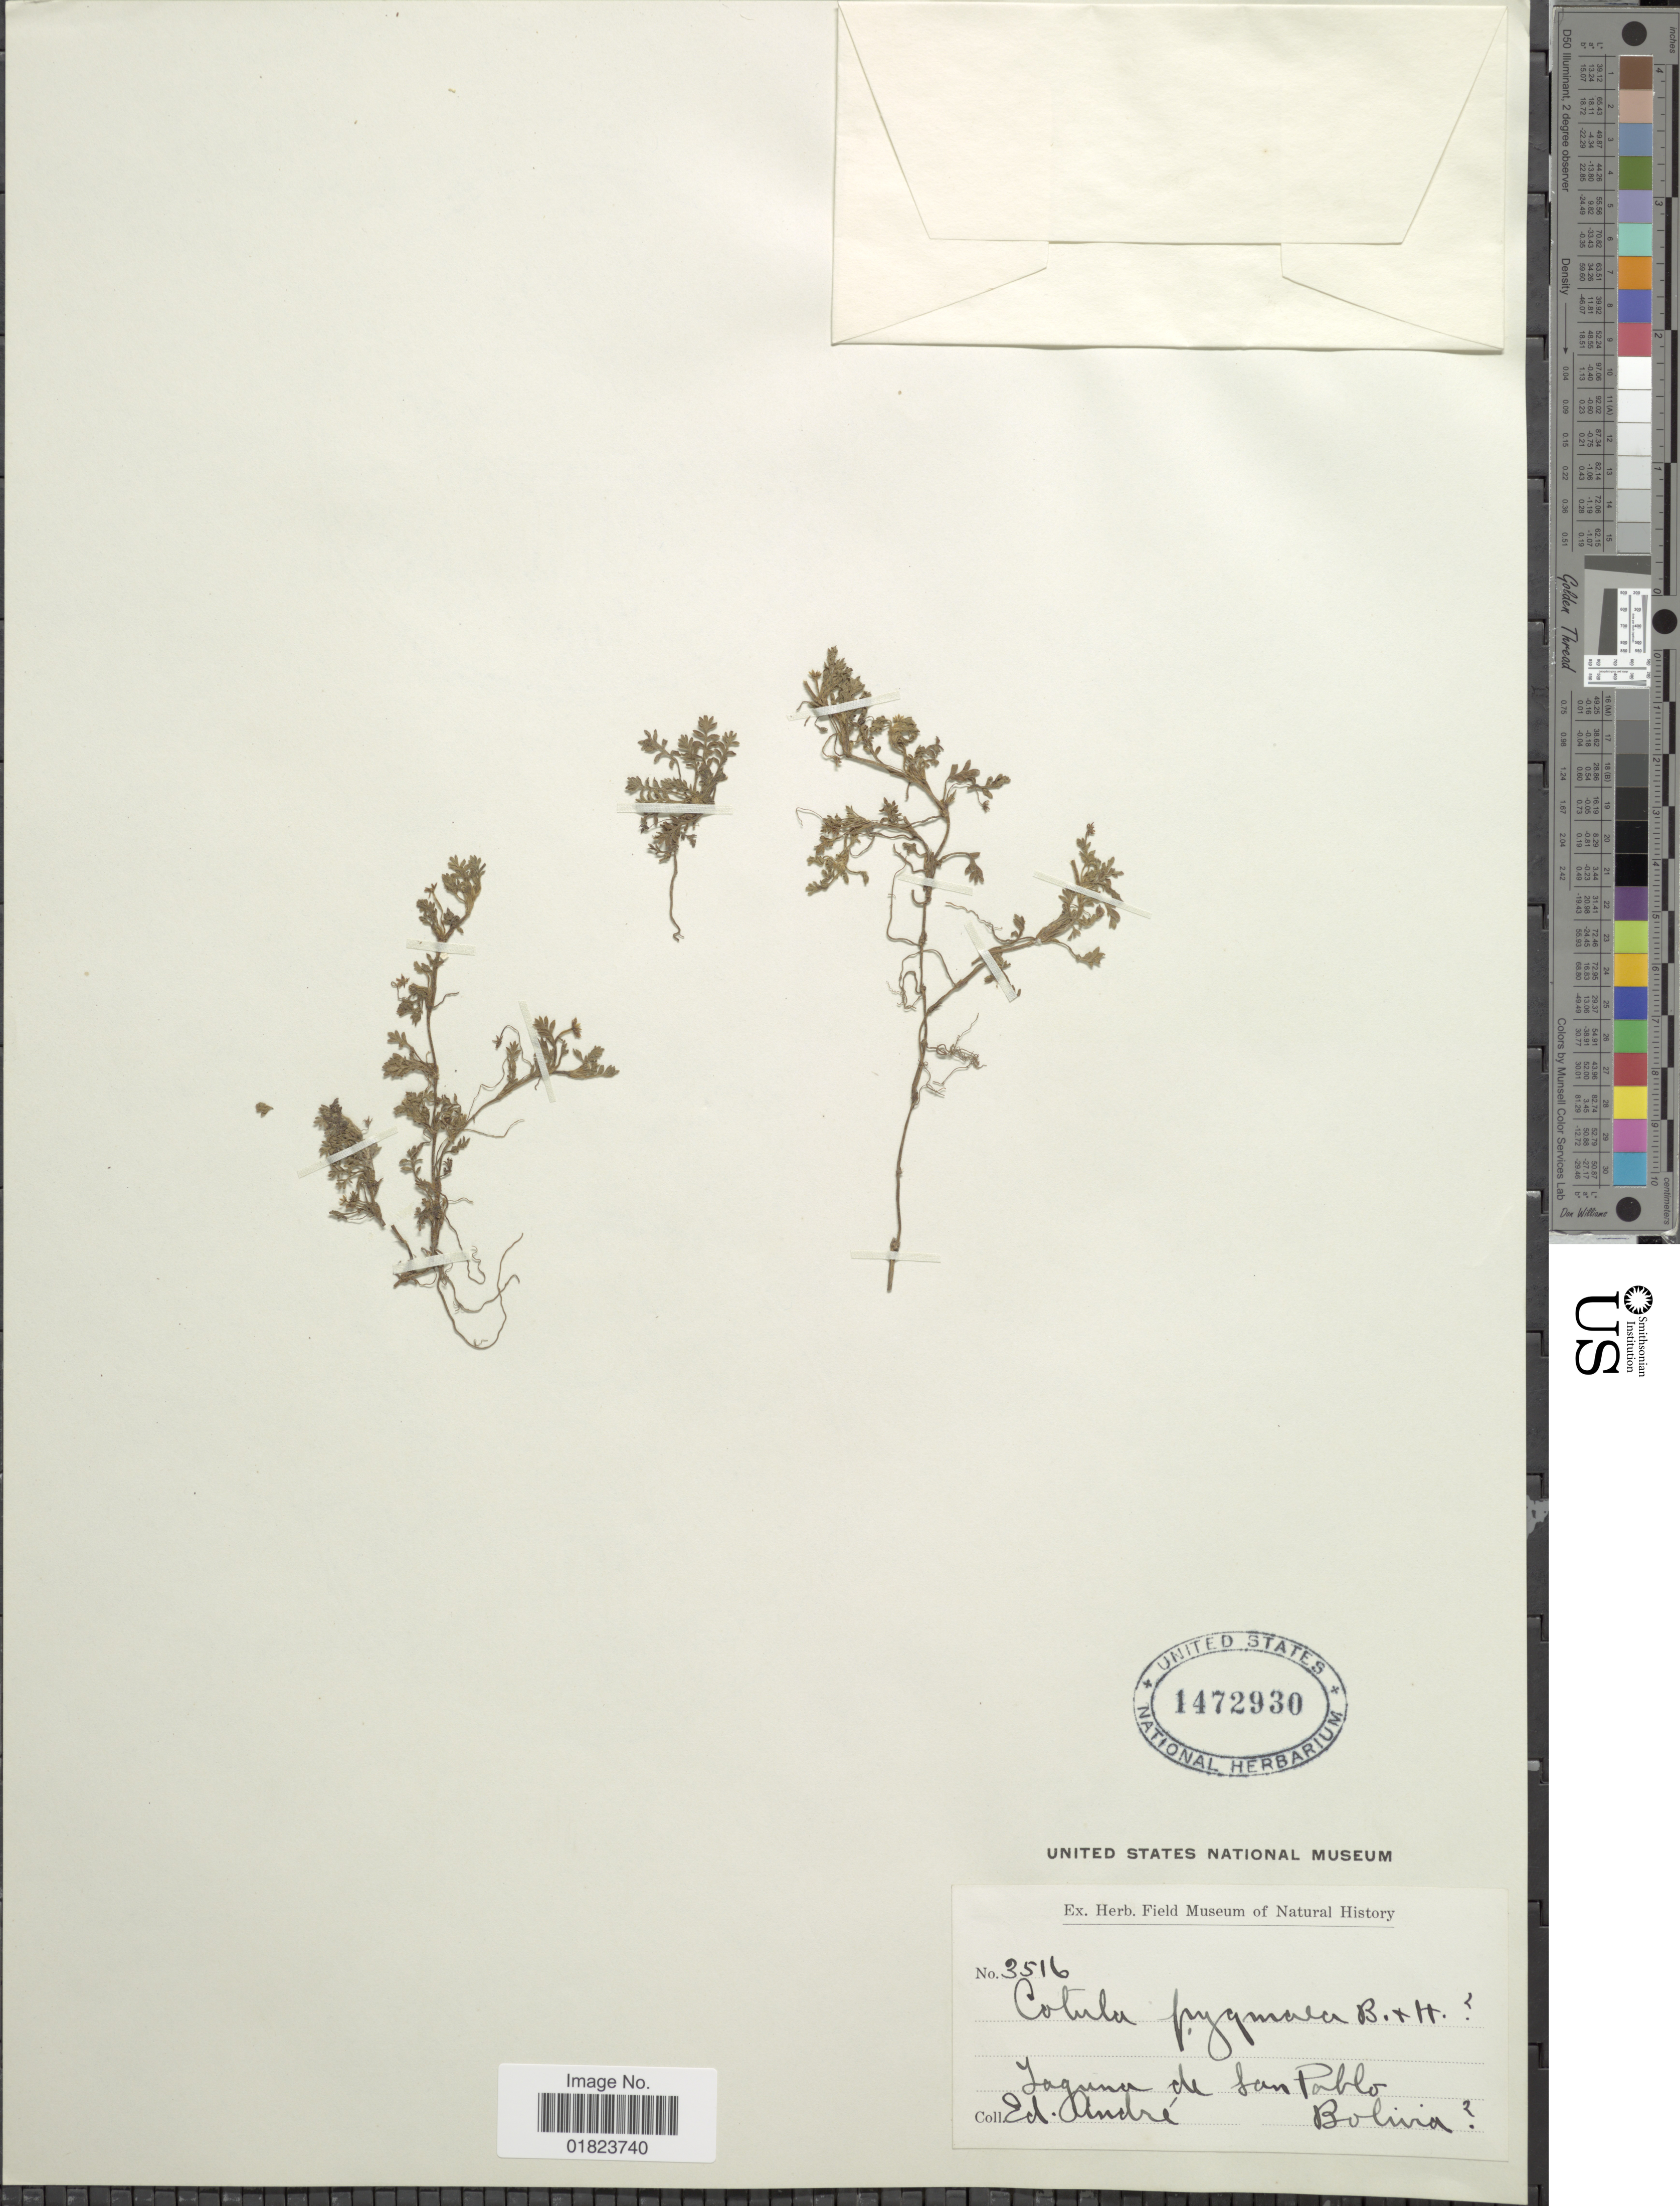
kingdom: Plantae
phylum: Tracheophyta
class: Magnoliopsida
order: Asterales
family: Asteraceae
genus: Cotula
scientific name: Cotula minuta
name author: G. Forst.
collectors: É. F. André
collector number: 3516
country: Bolivia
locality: Laguna de San Pablo. Bolivia.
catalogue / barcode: US 1472930